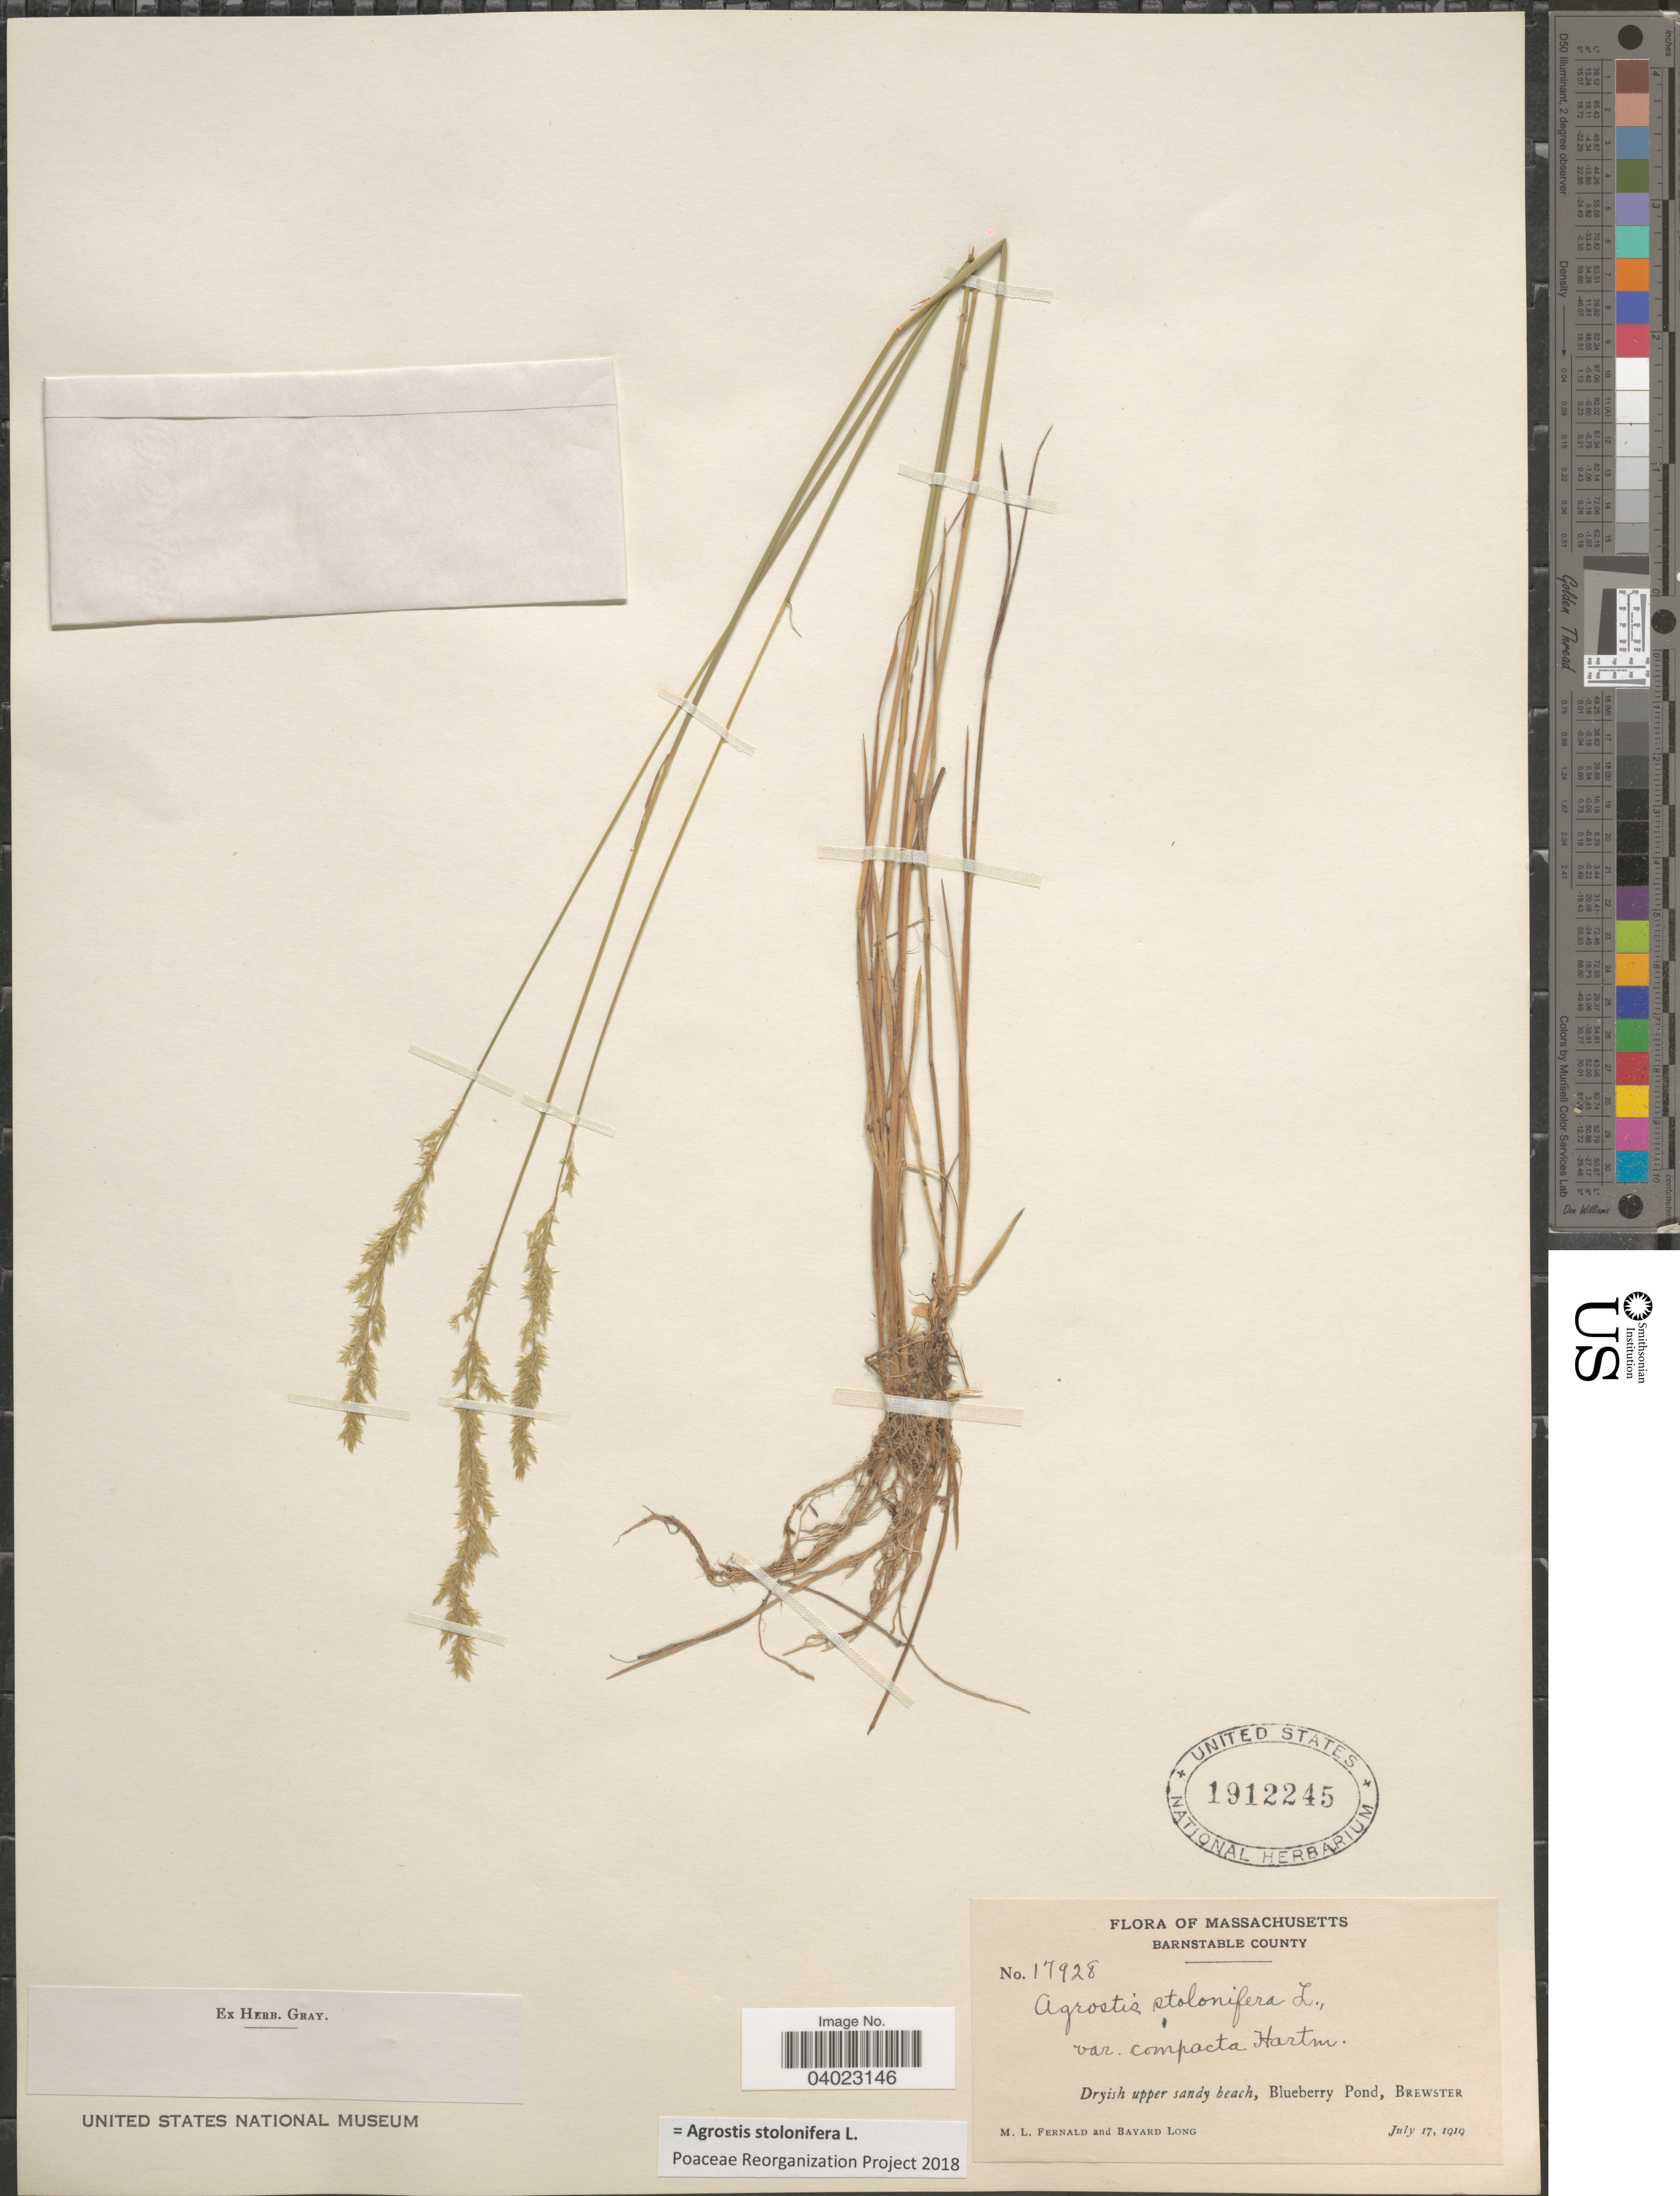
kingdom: Plantae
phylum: Tracheophyta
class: Liliopsida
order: Poales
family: Poaceae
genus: Agrostis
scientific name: Agrostis stolonifera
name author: L.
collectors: M. L. Fernald & B. Long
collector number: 17928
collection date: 1919-07-17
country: United States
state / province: Massachusetts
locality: Barnstable County. Dryish upper sandy beach, Blueberry Pond, Brewster.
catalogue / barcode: US 1912245